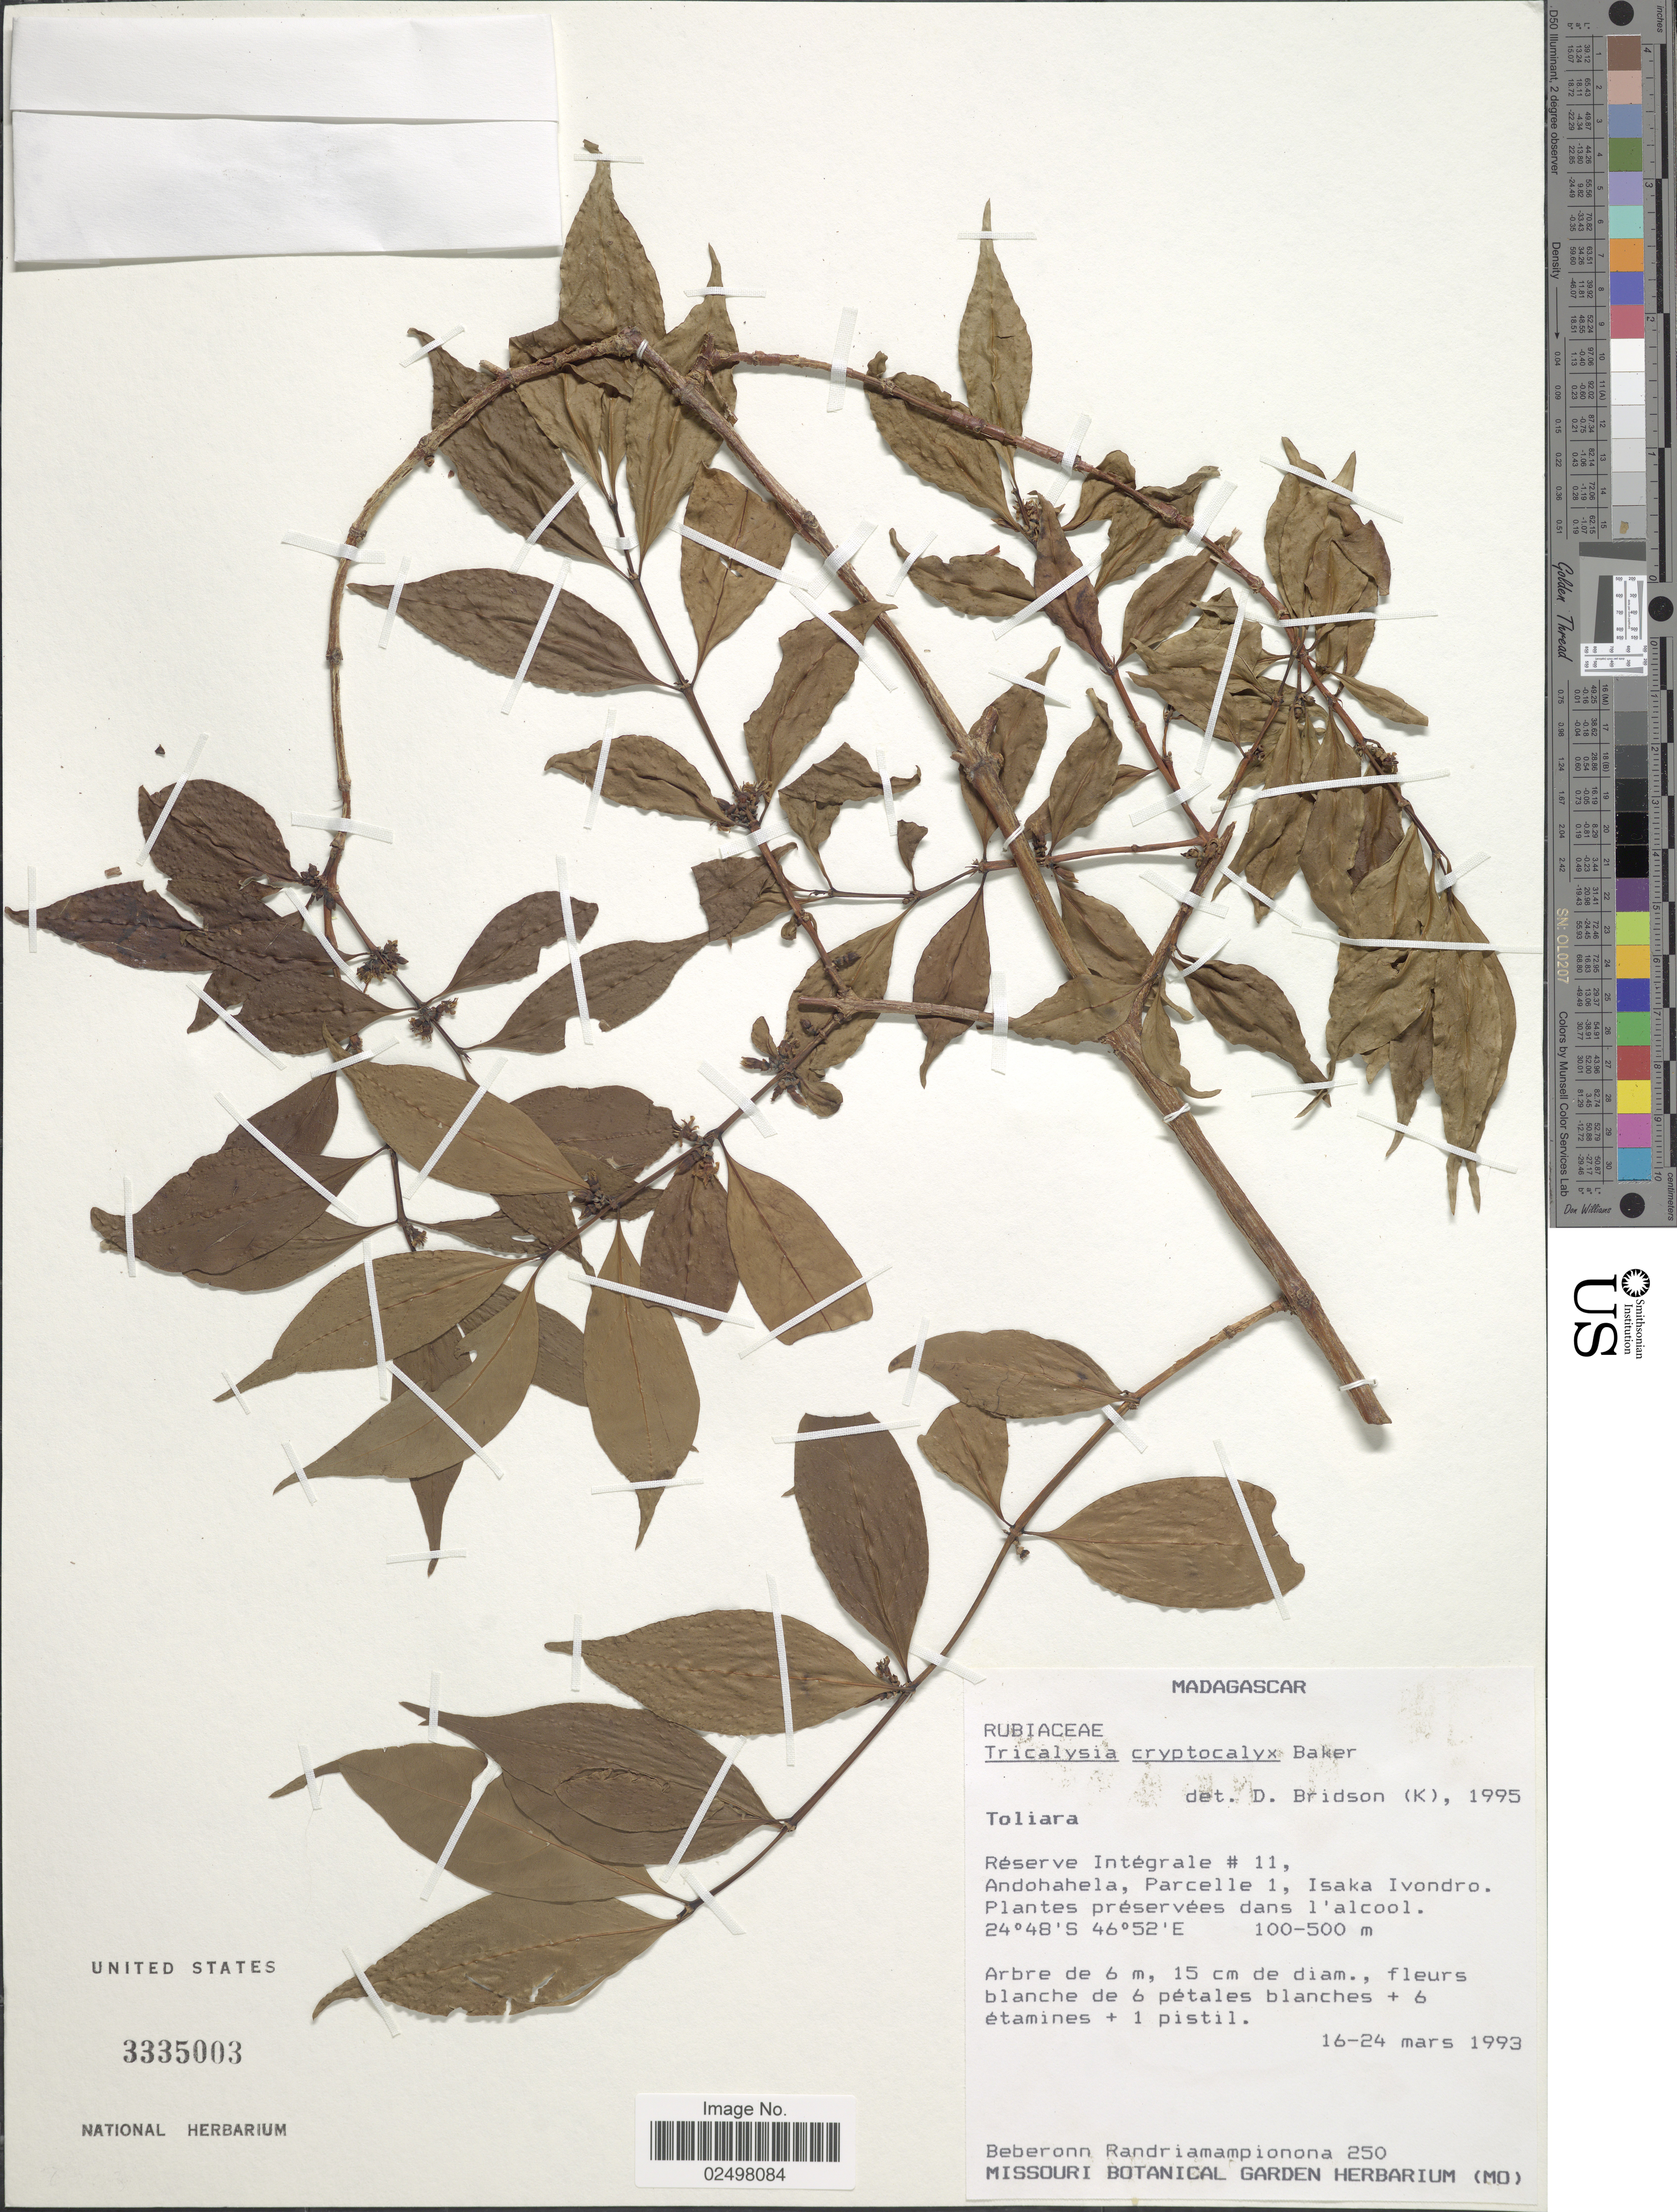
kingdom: Plantae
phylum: Tracheophyta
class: Magnoliopsida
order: Gentianales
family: Rubiaceae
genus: Tricalysia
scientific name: Tricalysia cryptocalyx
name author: Baker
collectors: B. Randriamampionona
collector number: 250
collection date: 1993-03-16/1993-03-24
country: Madagascar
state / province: Anosy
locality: Reserve Integrale #11, Andohahela, Parcelle 1, Isaka Ivondro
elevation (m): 100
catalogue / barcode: US 3335003